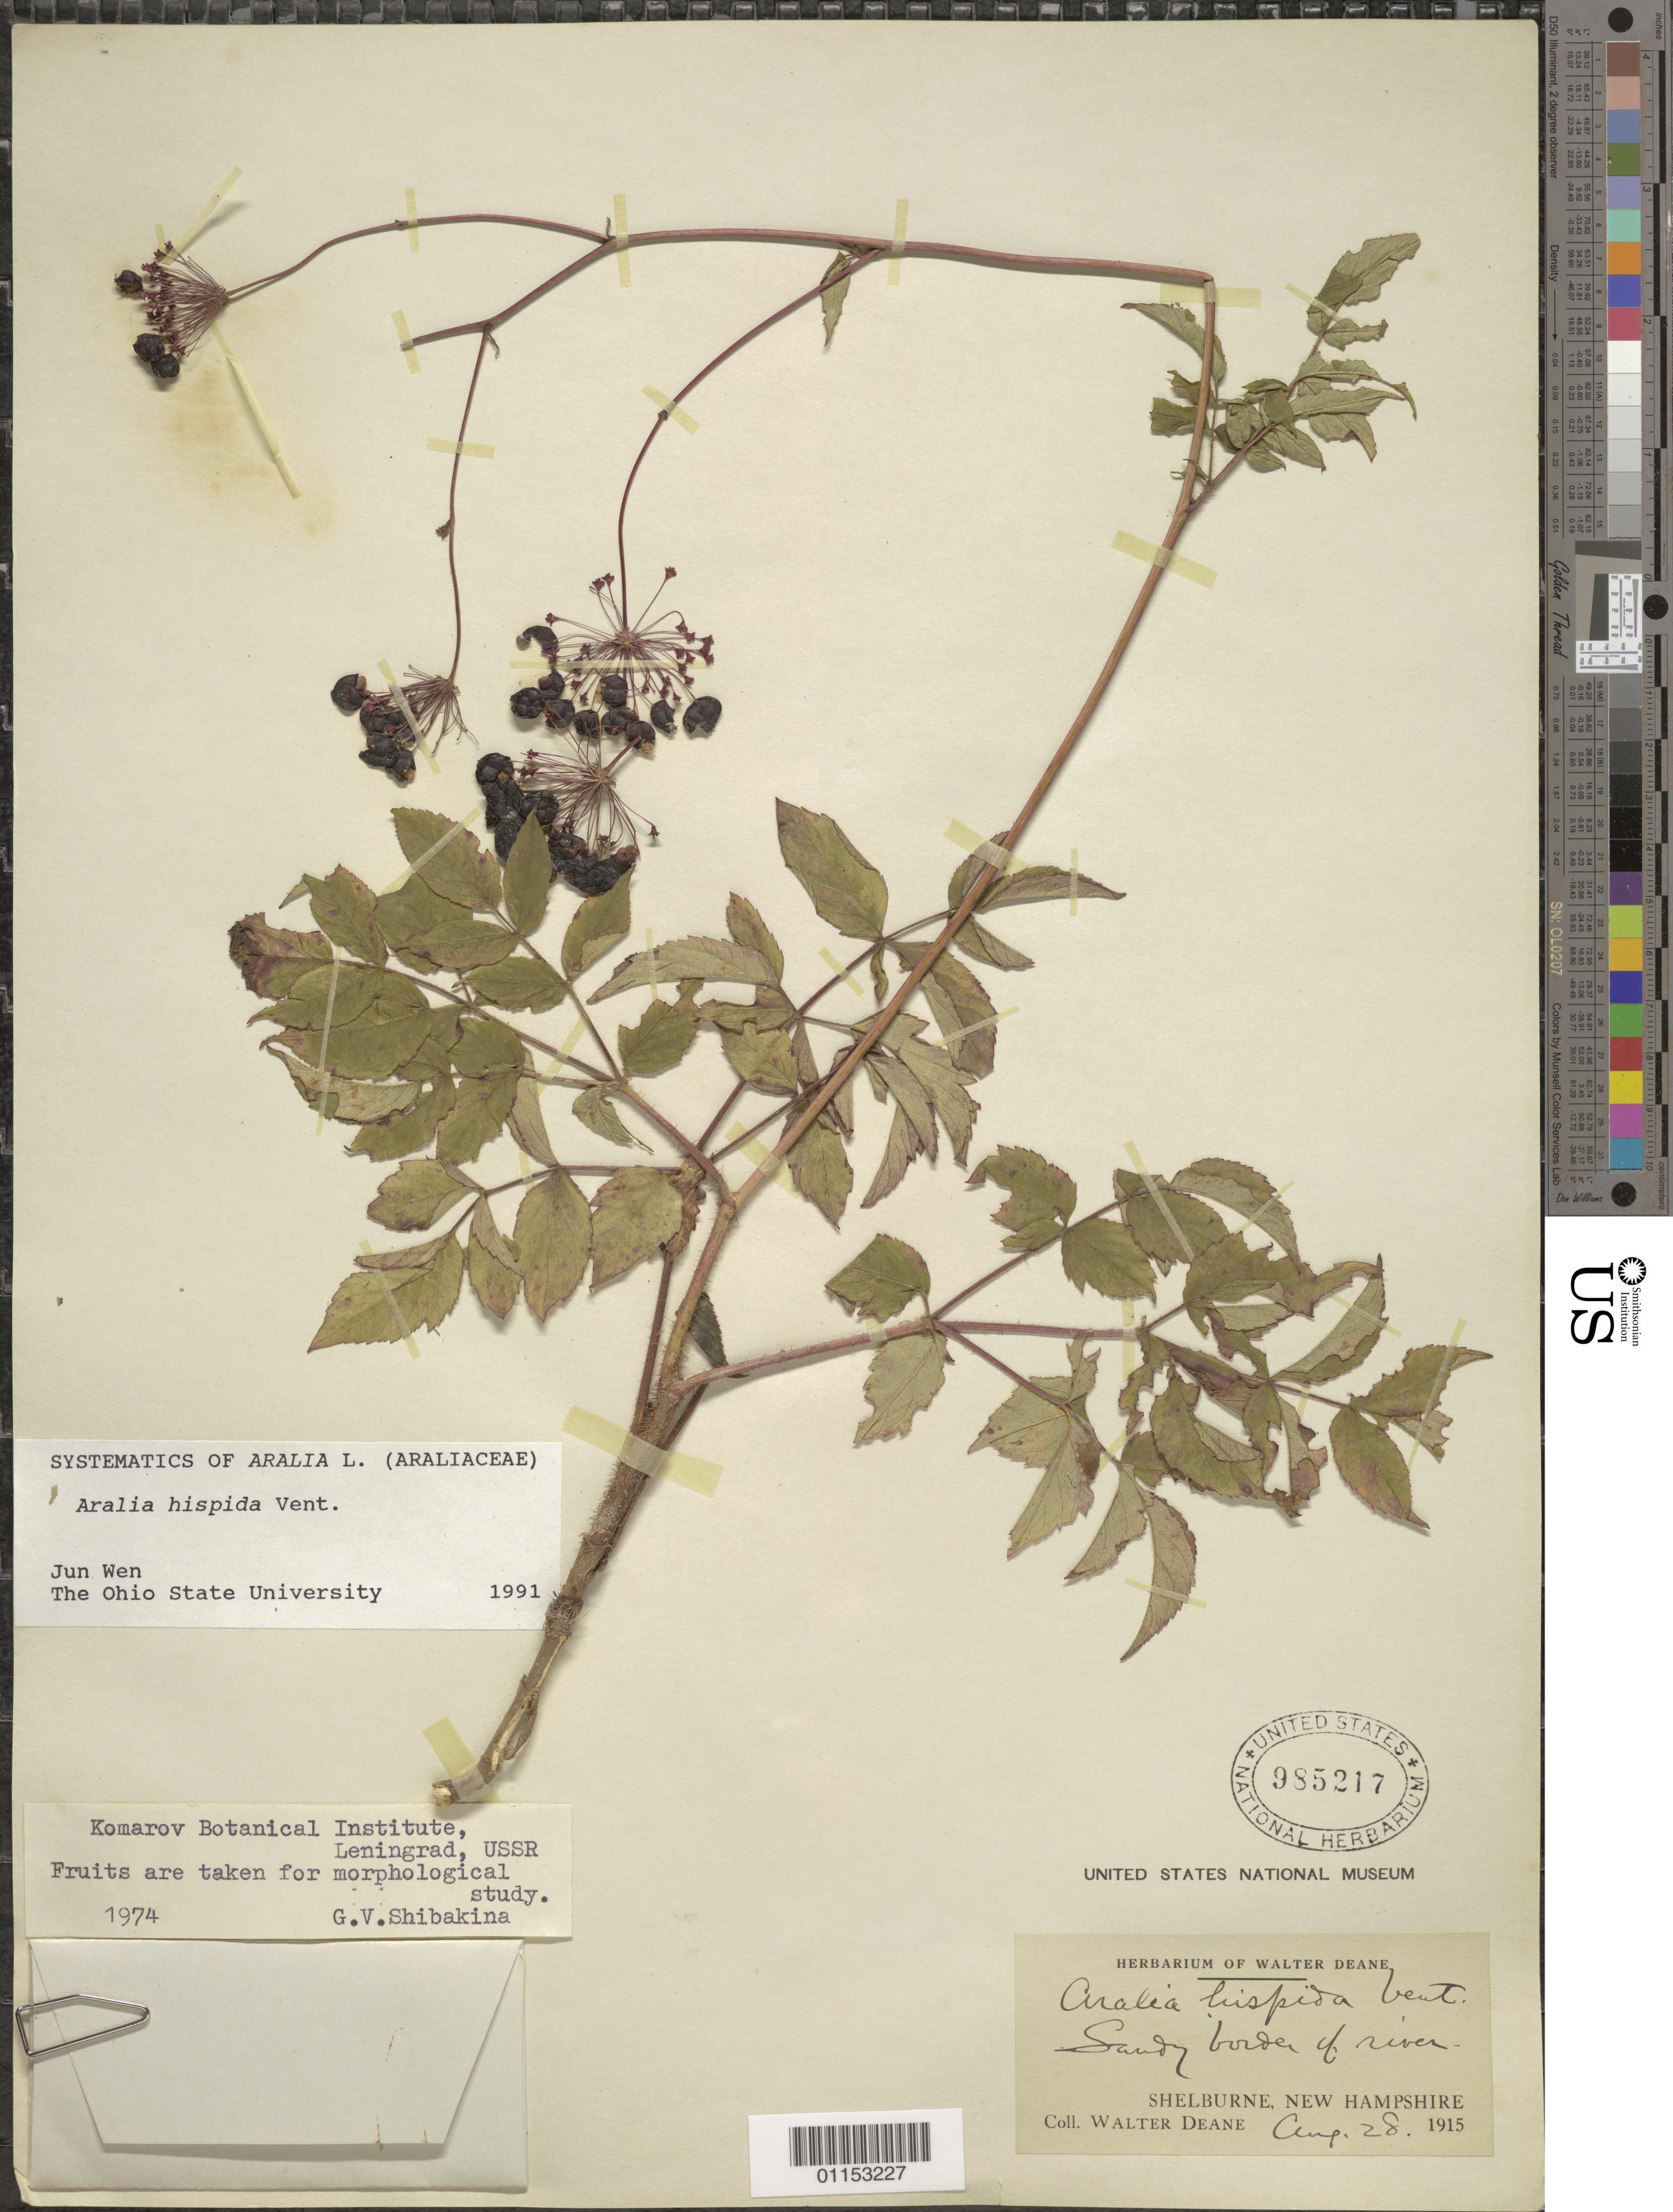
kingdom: Plantae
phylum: Tracheophyta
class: Magnoliopsida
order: Apiales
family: Araliaceae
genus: Aralia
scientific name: Aralia hispida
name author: Vent.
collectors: W. Deane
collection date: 1915-04-28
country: United States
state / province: New Hampshire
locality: Shelburne.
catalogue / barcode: US 985217